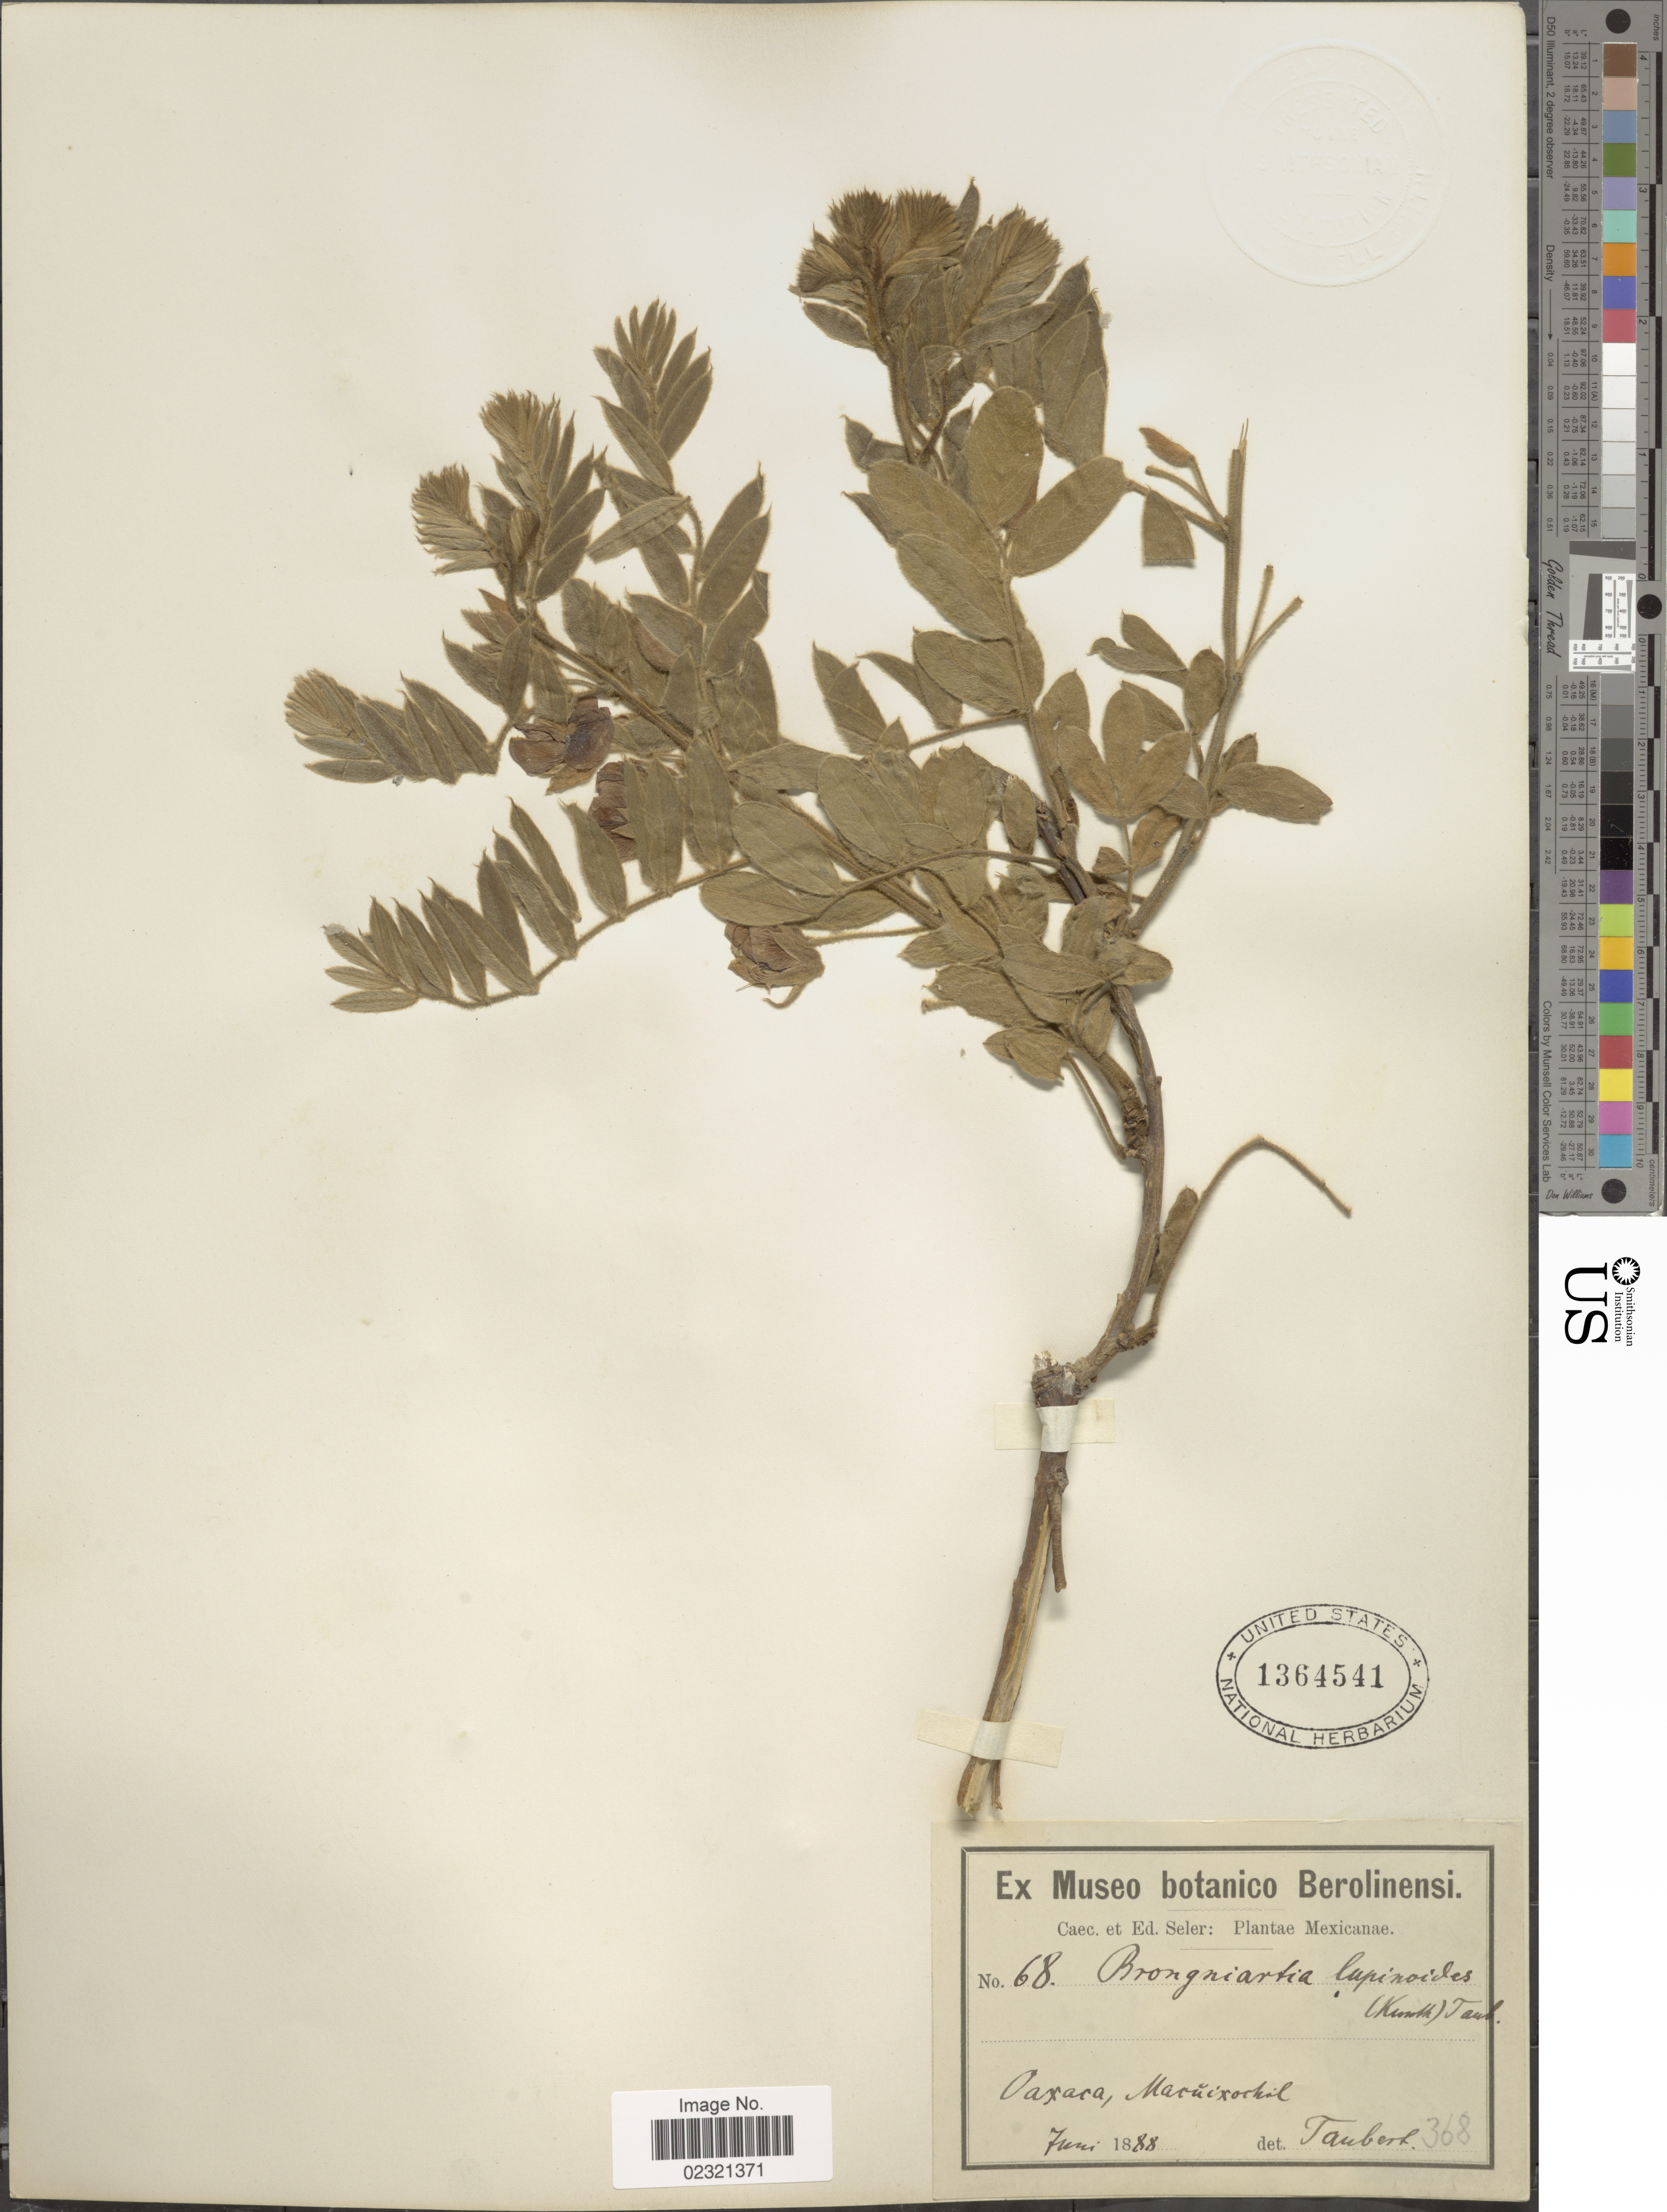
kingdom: Plantae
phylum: Tracheophyta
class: Magnoliopsida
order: Fabales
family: Fabaceae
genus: Brongniartia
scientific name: Brongniartia lupinoides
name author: (Kunth) Taub.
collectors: C. Seler & E. Seler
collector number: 68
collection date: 1888-06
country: Mexico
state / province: Oaxaca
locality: Macuixochil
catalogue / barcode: US 1364541